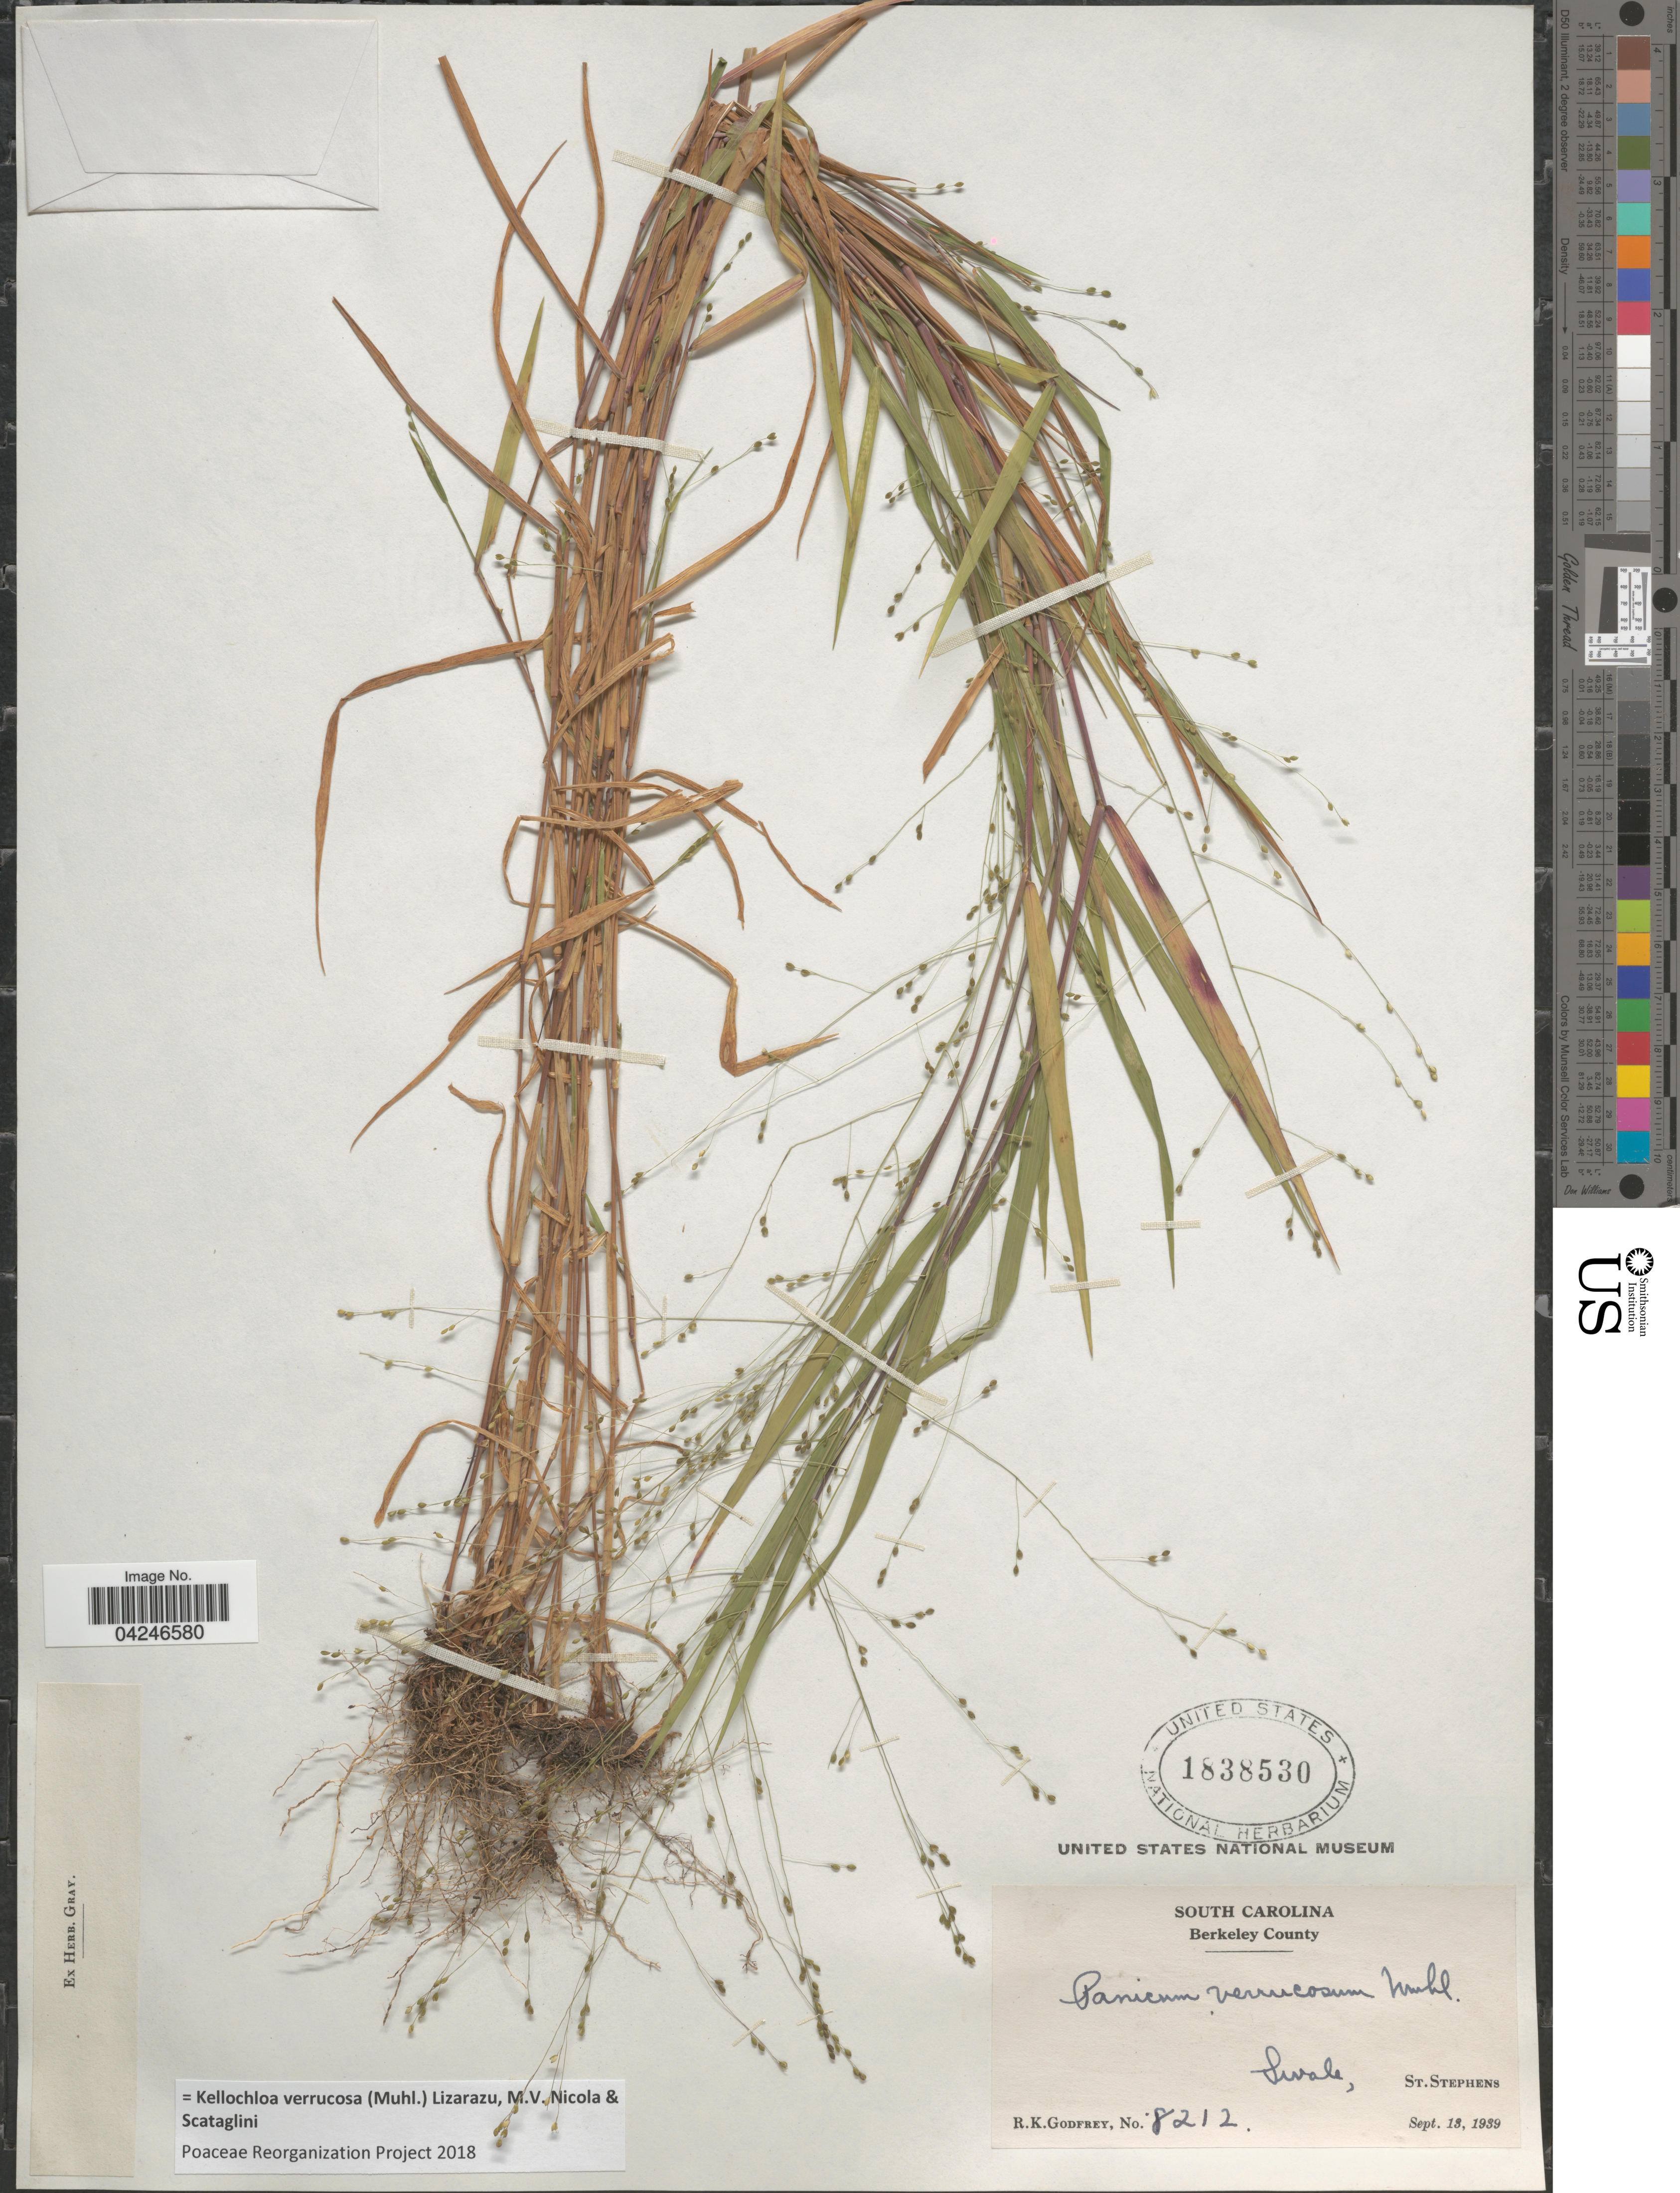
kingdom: Plantae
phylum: Tracheophyta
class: Liliopsida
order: Poales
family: Poaceae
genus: Kellochloa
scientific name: Kellochloa verrucosa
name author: (Muhl.) Lizarazu et al.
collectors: R. K. Godfrey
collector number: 8212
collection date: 1939-09-13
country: United States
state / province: South Carolina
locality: Berkeley County. Swale, St.Stephens.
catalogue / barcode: US 1838530